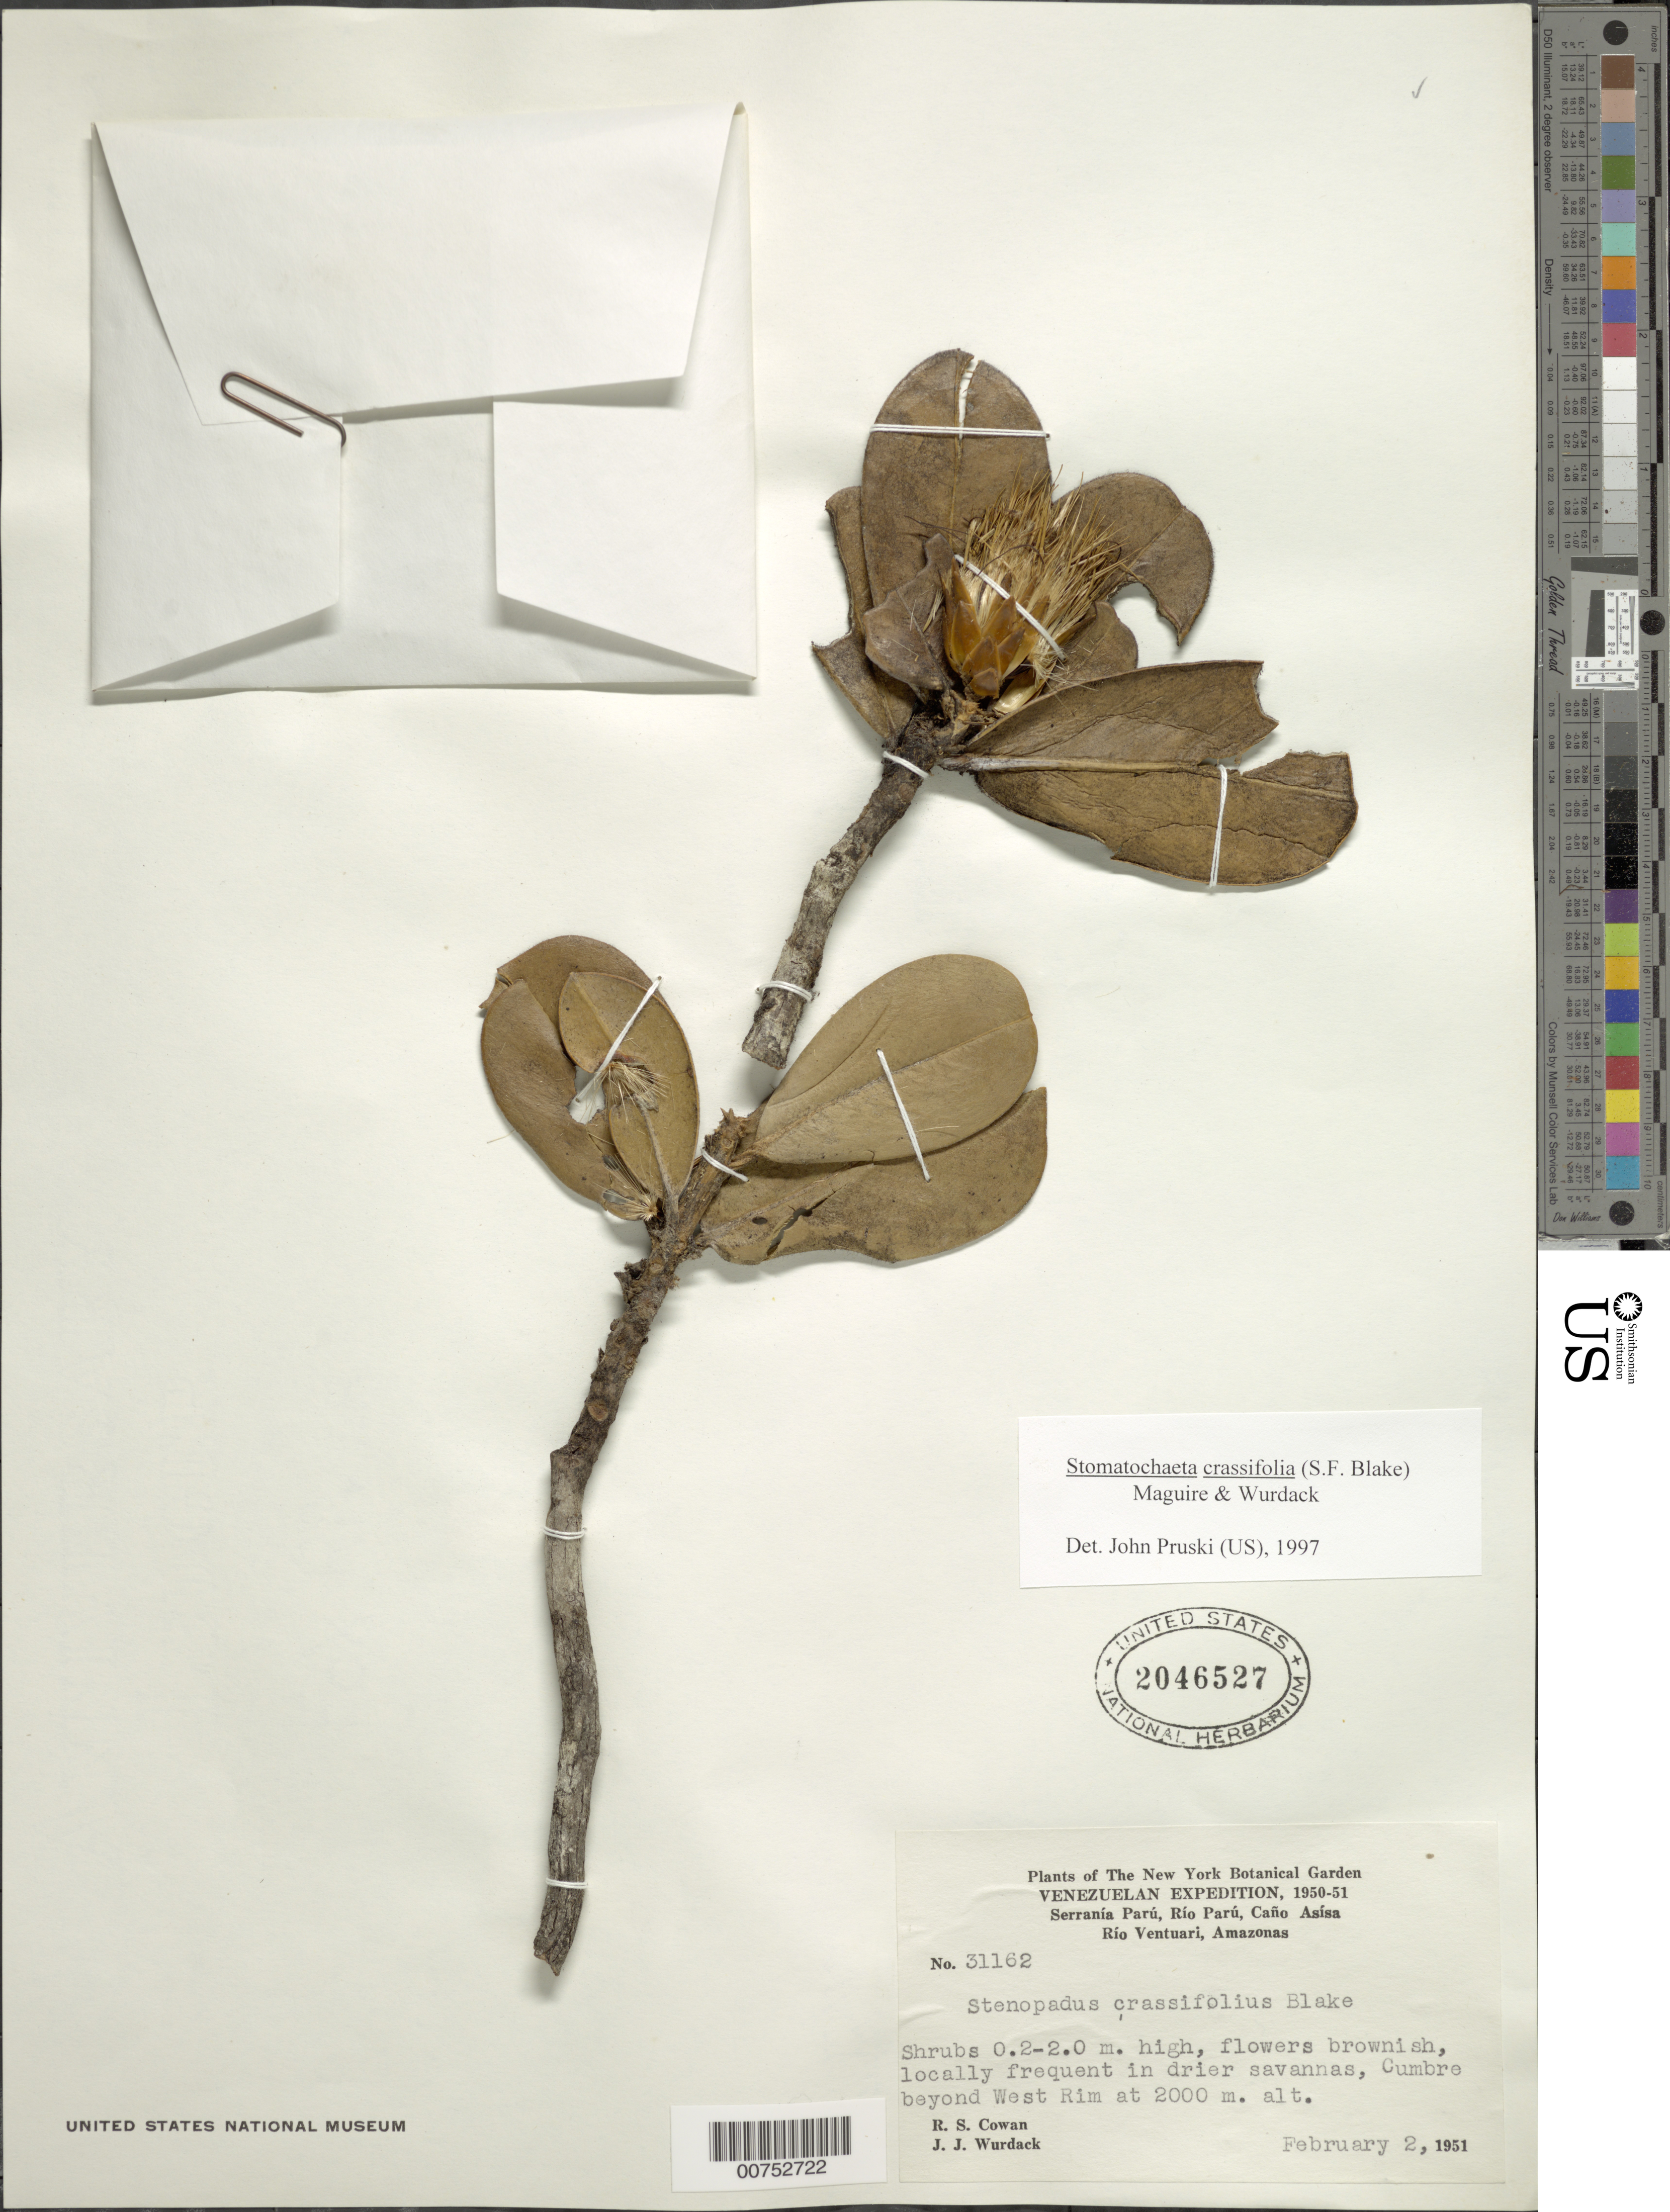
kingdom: Plantae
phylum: Tracheophyta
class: Magnoliopsida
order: Asterales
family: Asteraceae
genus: Stomatochaeta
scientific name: Stomatochaeta crassifolia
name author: (S.F. Blake) Maguire & Wurdack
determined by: Pruski, J. F.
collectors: R. S. Cowan & J. J. Wurdack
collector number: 31162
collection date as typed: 2-Feb-51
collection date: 1951-02-02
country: Venezuela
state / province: Amazonas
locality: Serranía Parú, Río Parú, Caño Asísa, Río Ventuari, West Rim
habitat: Drier savannas.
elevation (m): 2000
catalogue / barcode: US 2046527